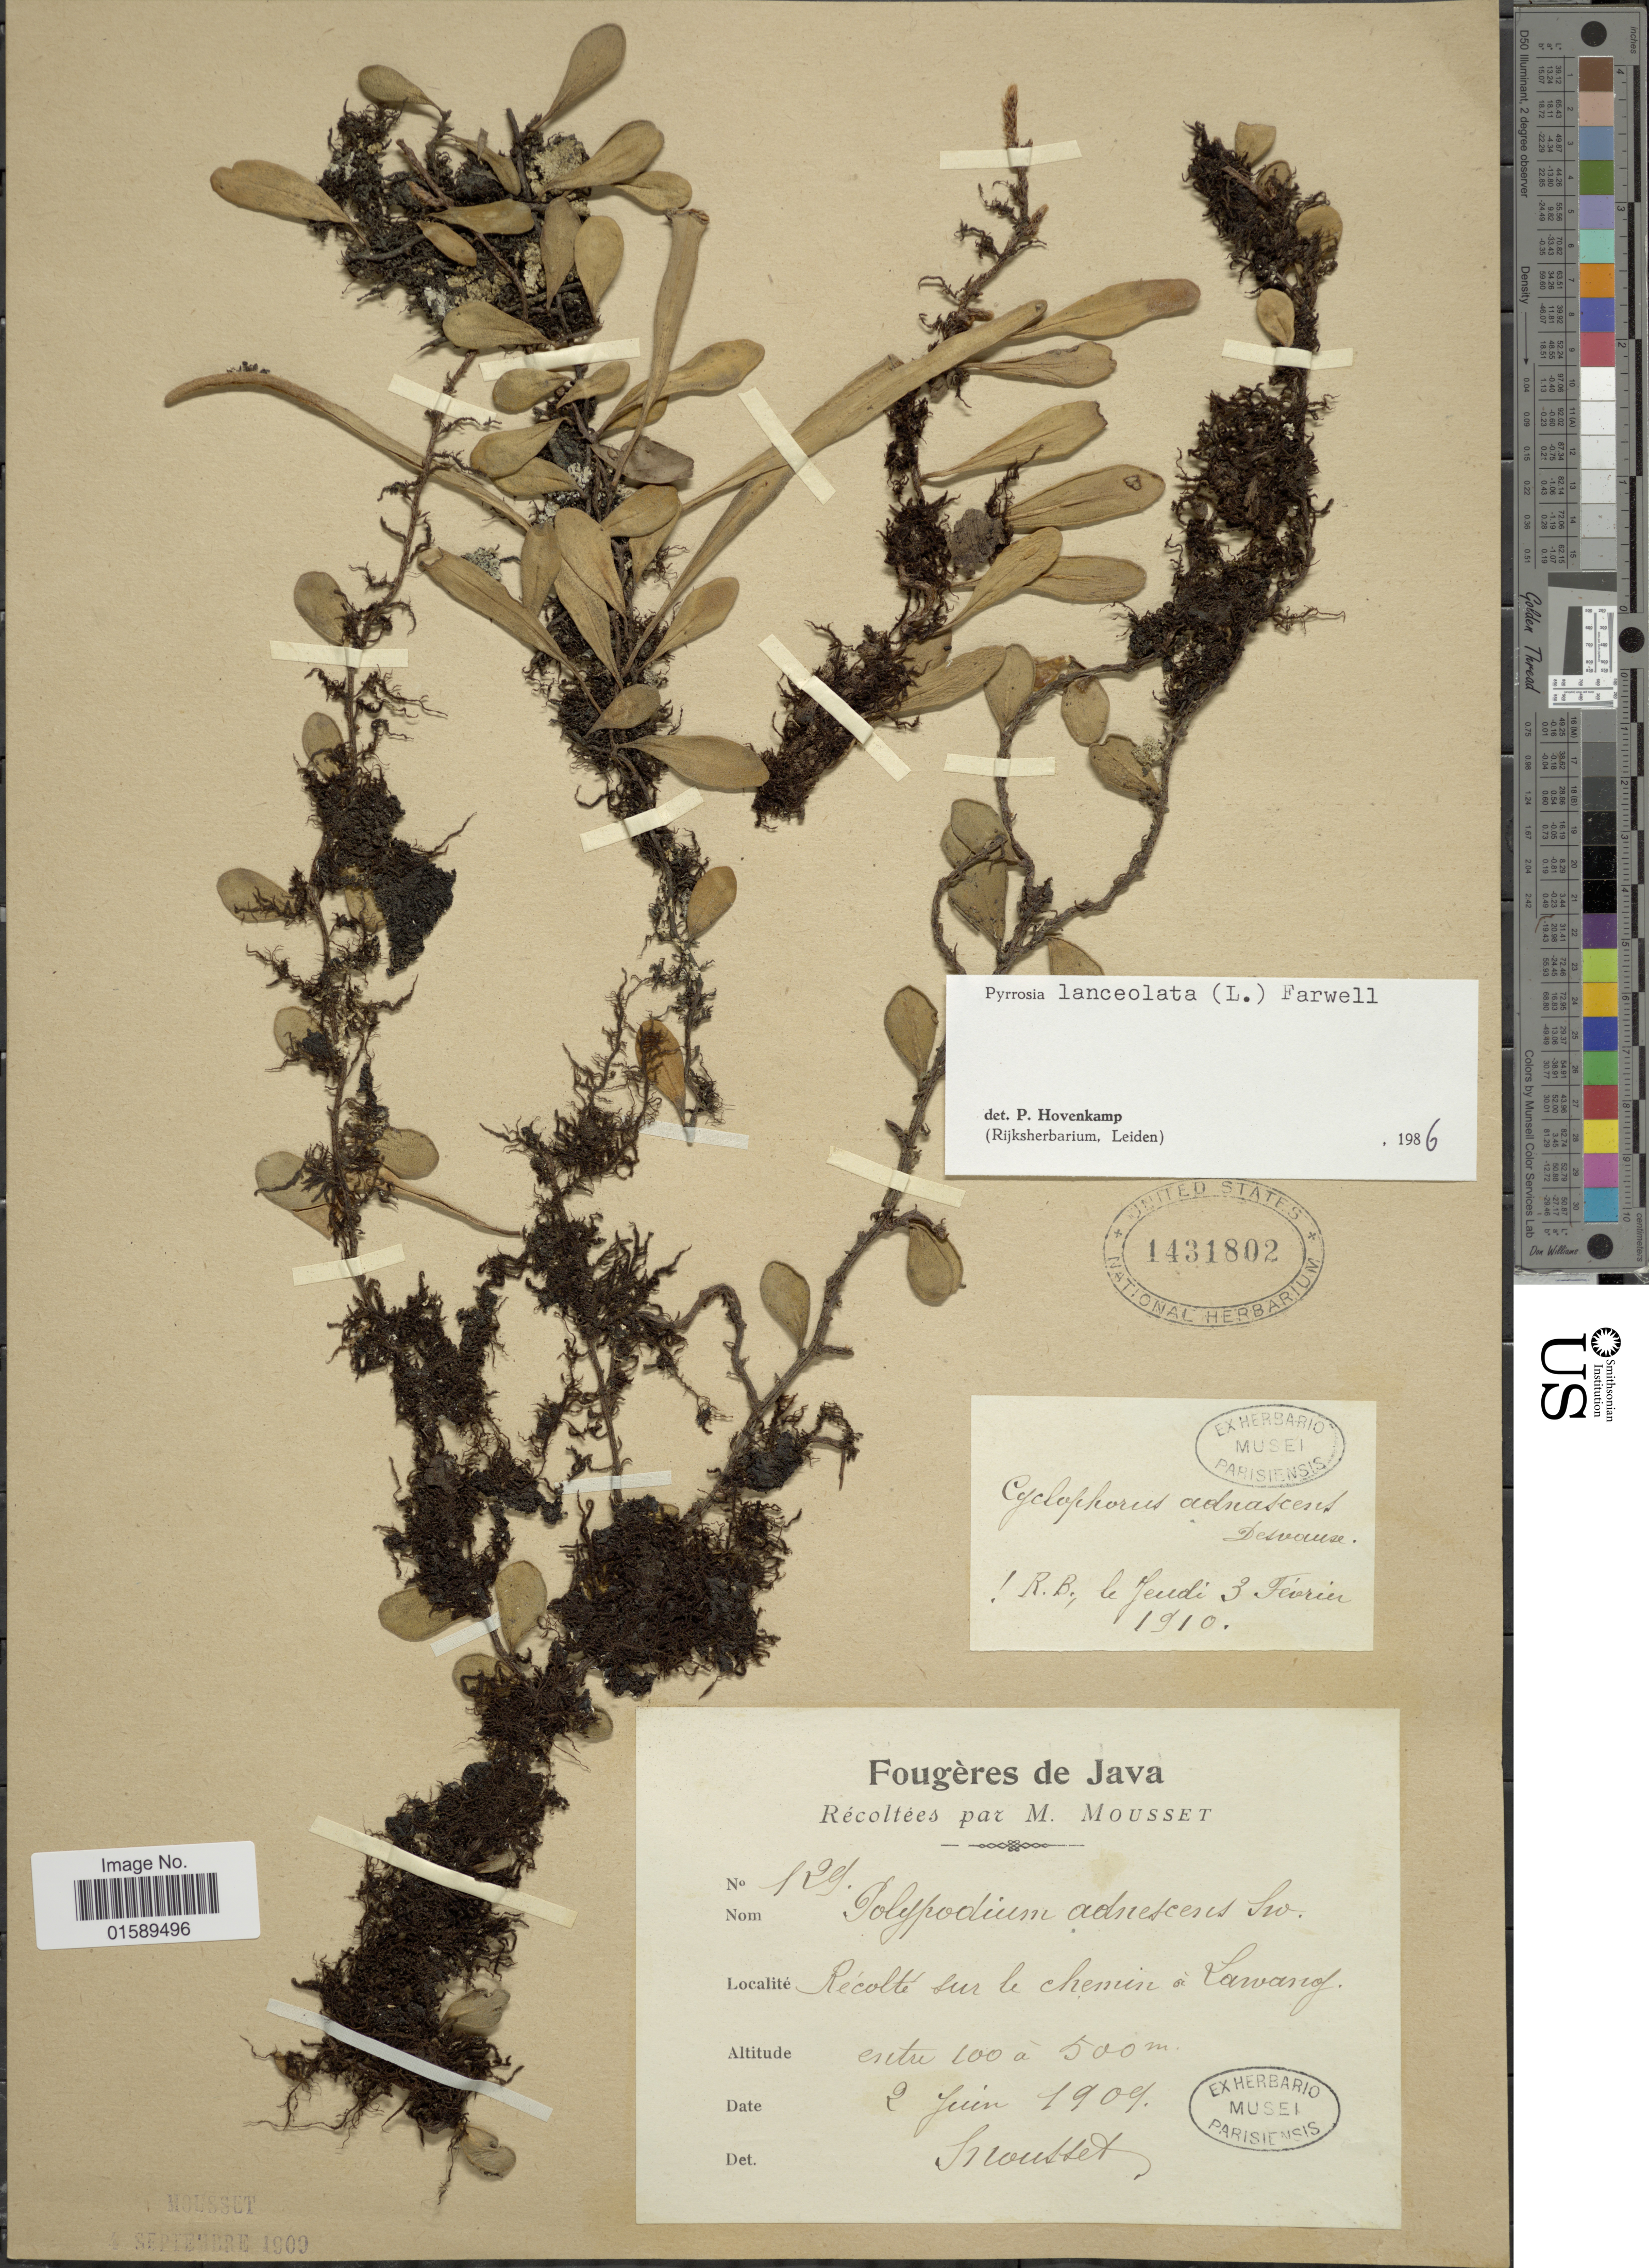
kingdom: Plantae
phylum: Tracheophyta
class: Polypodiopsida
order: Polypodiales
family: Polypodiaceae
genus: Pyrrosia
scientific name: Pyrrosia lanceolata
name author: (L.) Farw.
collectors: Mousset, --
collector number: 129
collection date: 1909-06-02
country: Indonesia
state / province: Java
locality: Java, Recolte sur le chemin a Lawang,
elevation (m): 100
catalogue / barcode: US 1431802